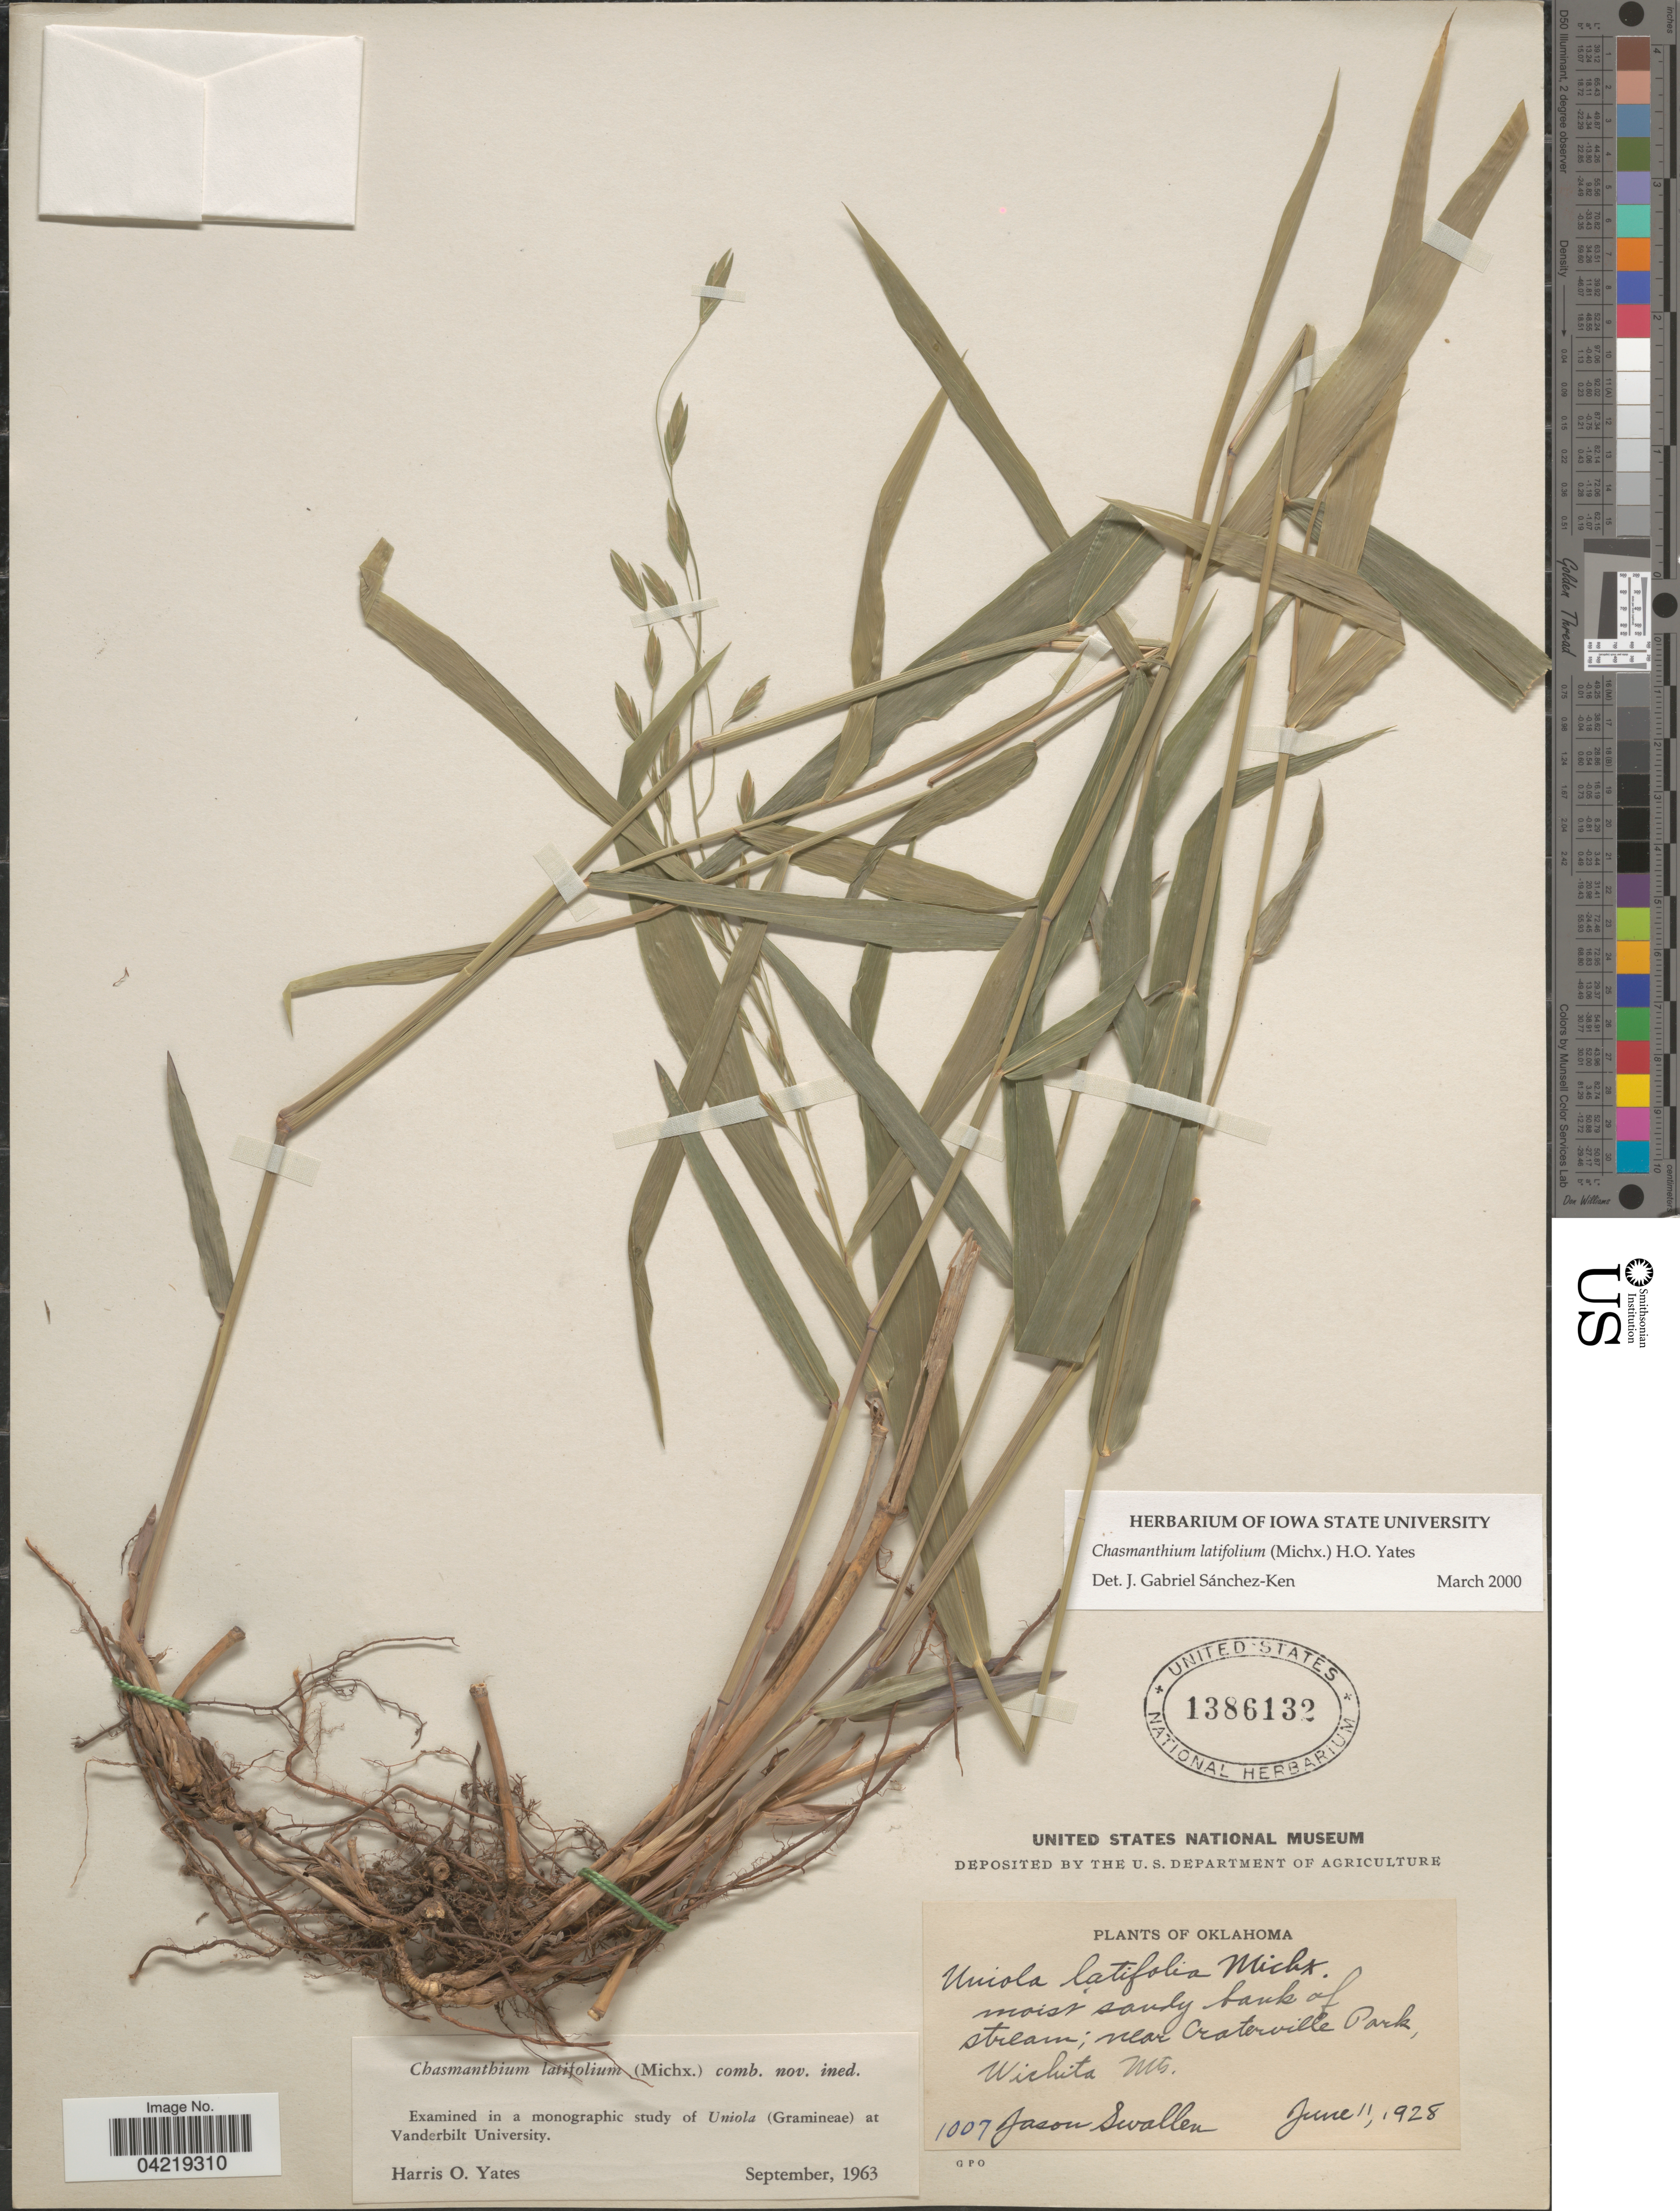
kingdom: Plantae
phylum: Tracheophyta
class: Liliopsida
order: Poales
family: Poaceae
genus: Chasmanthium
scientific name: Chasmanthium latifolium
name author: (Michx.) H.O. Yates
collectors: J. R. Swallen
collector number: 1007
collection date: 1928-06-11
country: United States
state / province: Oklahoma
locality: Moist sandy bank of stream; near Craterville Park, Wichita Mts.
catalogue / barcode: US 1386132